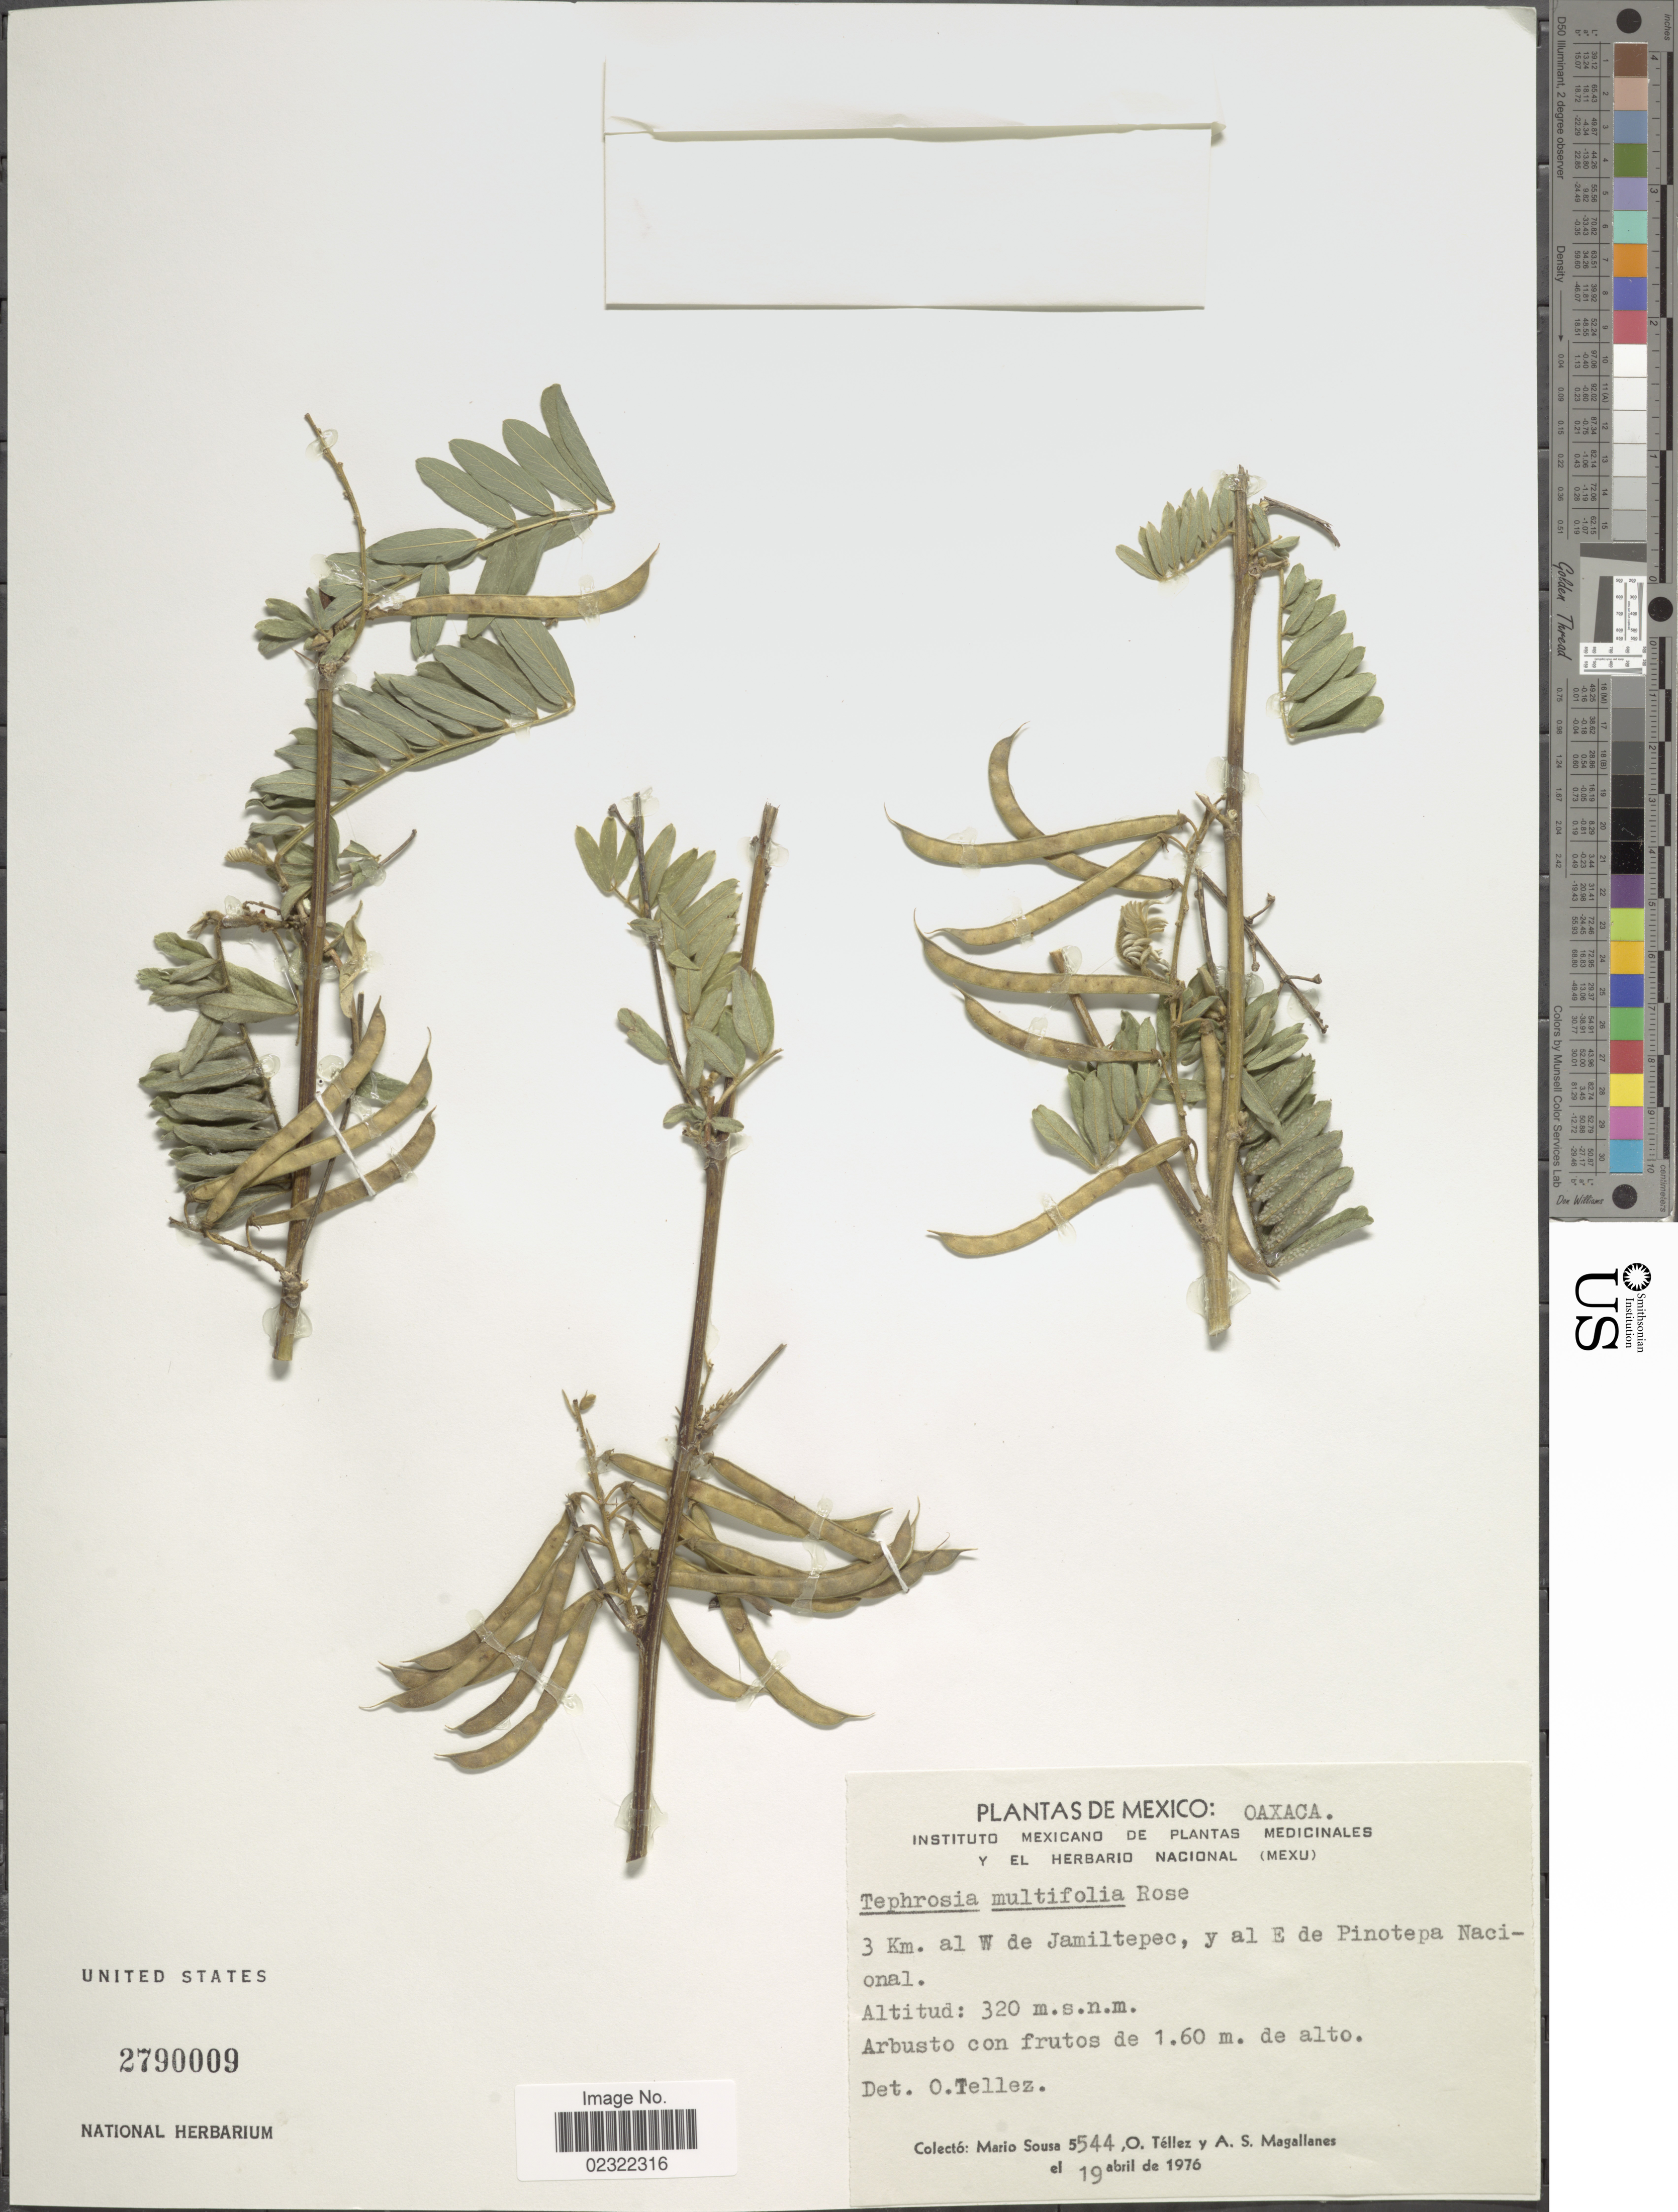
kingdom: Plantae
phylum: Tracheophyta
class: Magnoliopsida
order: Fabales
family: Fabaceae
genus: Tephrosia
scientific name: Tephrosia multifolia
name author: Rose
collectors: M. Sousa S., O. Tellez & A. Magallanes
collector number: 5544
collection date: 1976-04-19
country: Mexico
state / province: Oaxaca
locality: Oaxaca, 3 Km al W. de Jamiltepec, y Al E de Pinotepa Nacional.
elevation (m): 320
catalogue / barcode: US 2790009